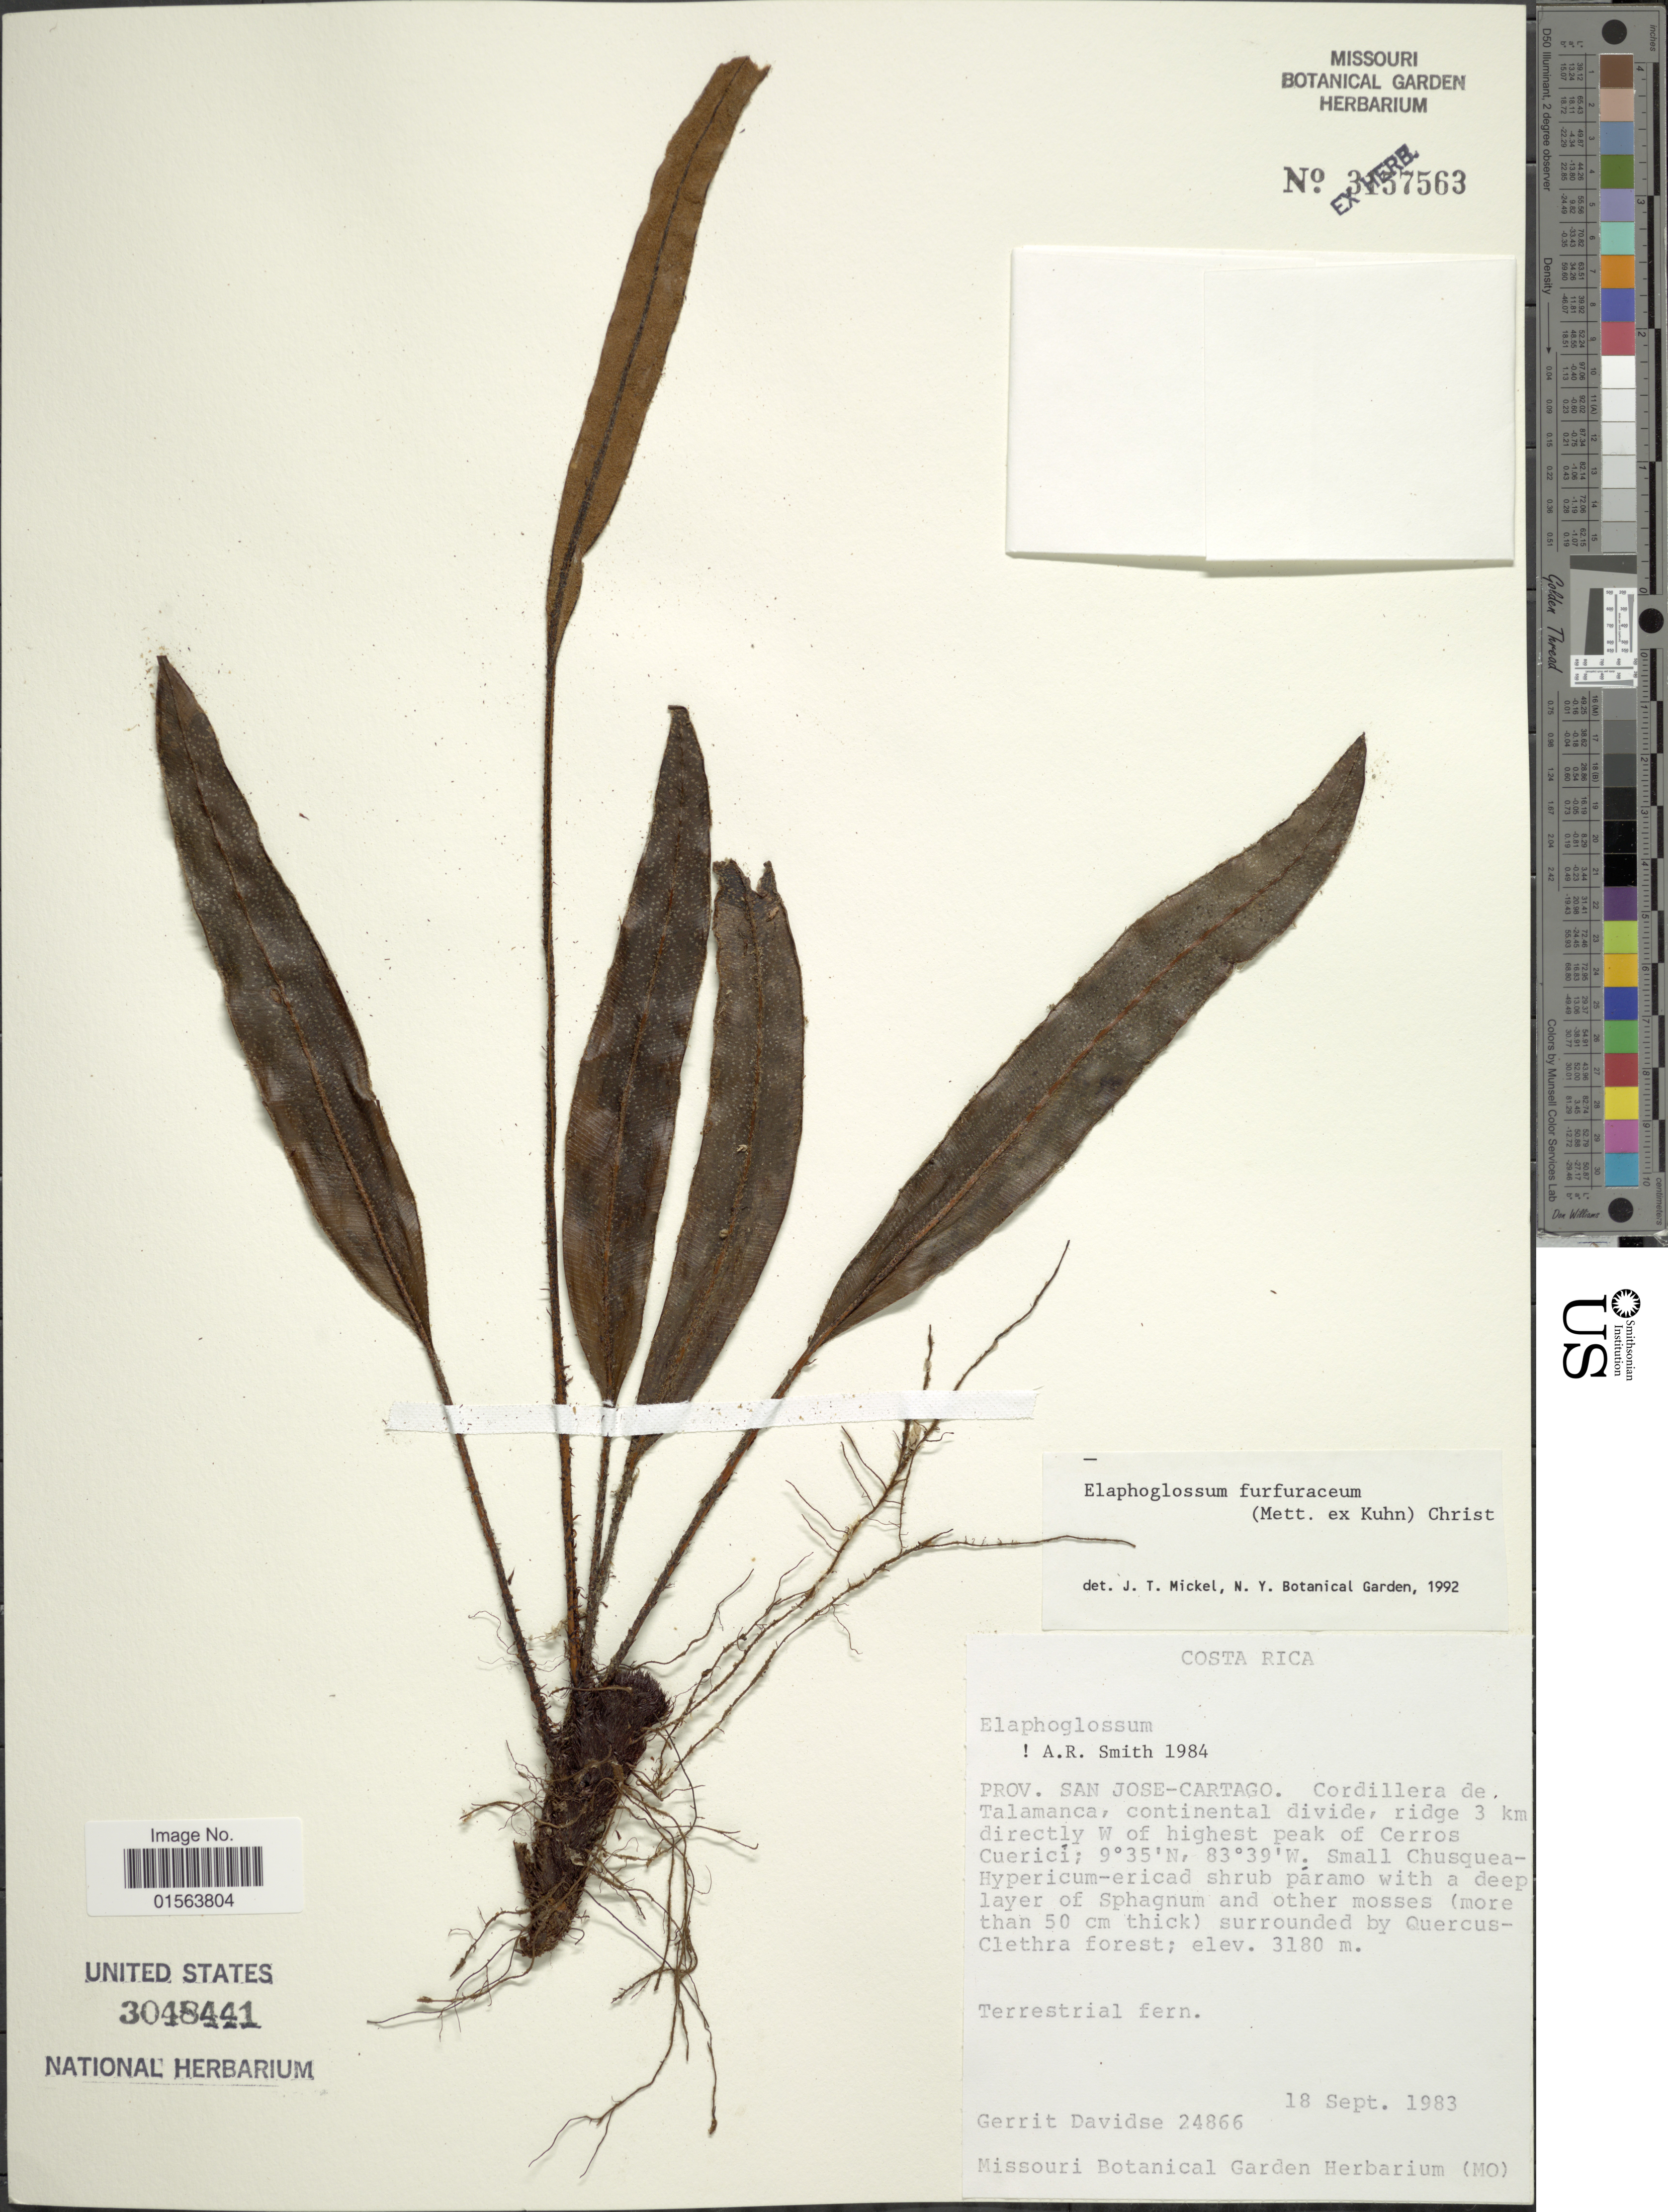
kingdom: Plantae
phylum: Tracheophyta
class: Polypodiopsida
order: Polypodiales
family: Dryopteridaceae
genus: Elaphoglossum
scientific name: Elaphoglossum furfuraceum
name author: (Mett. ex Kuhn) Christ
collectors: G. Davidse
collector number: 24866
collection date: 1983-07-18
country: Costa Rica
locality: Prov. San Jose-Cartago, Cordillera de Talamanca, continental divide, ridge 3 km directly W of highest peak of Cerros Cuerici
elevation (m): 3180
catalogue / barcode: US 3048441